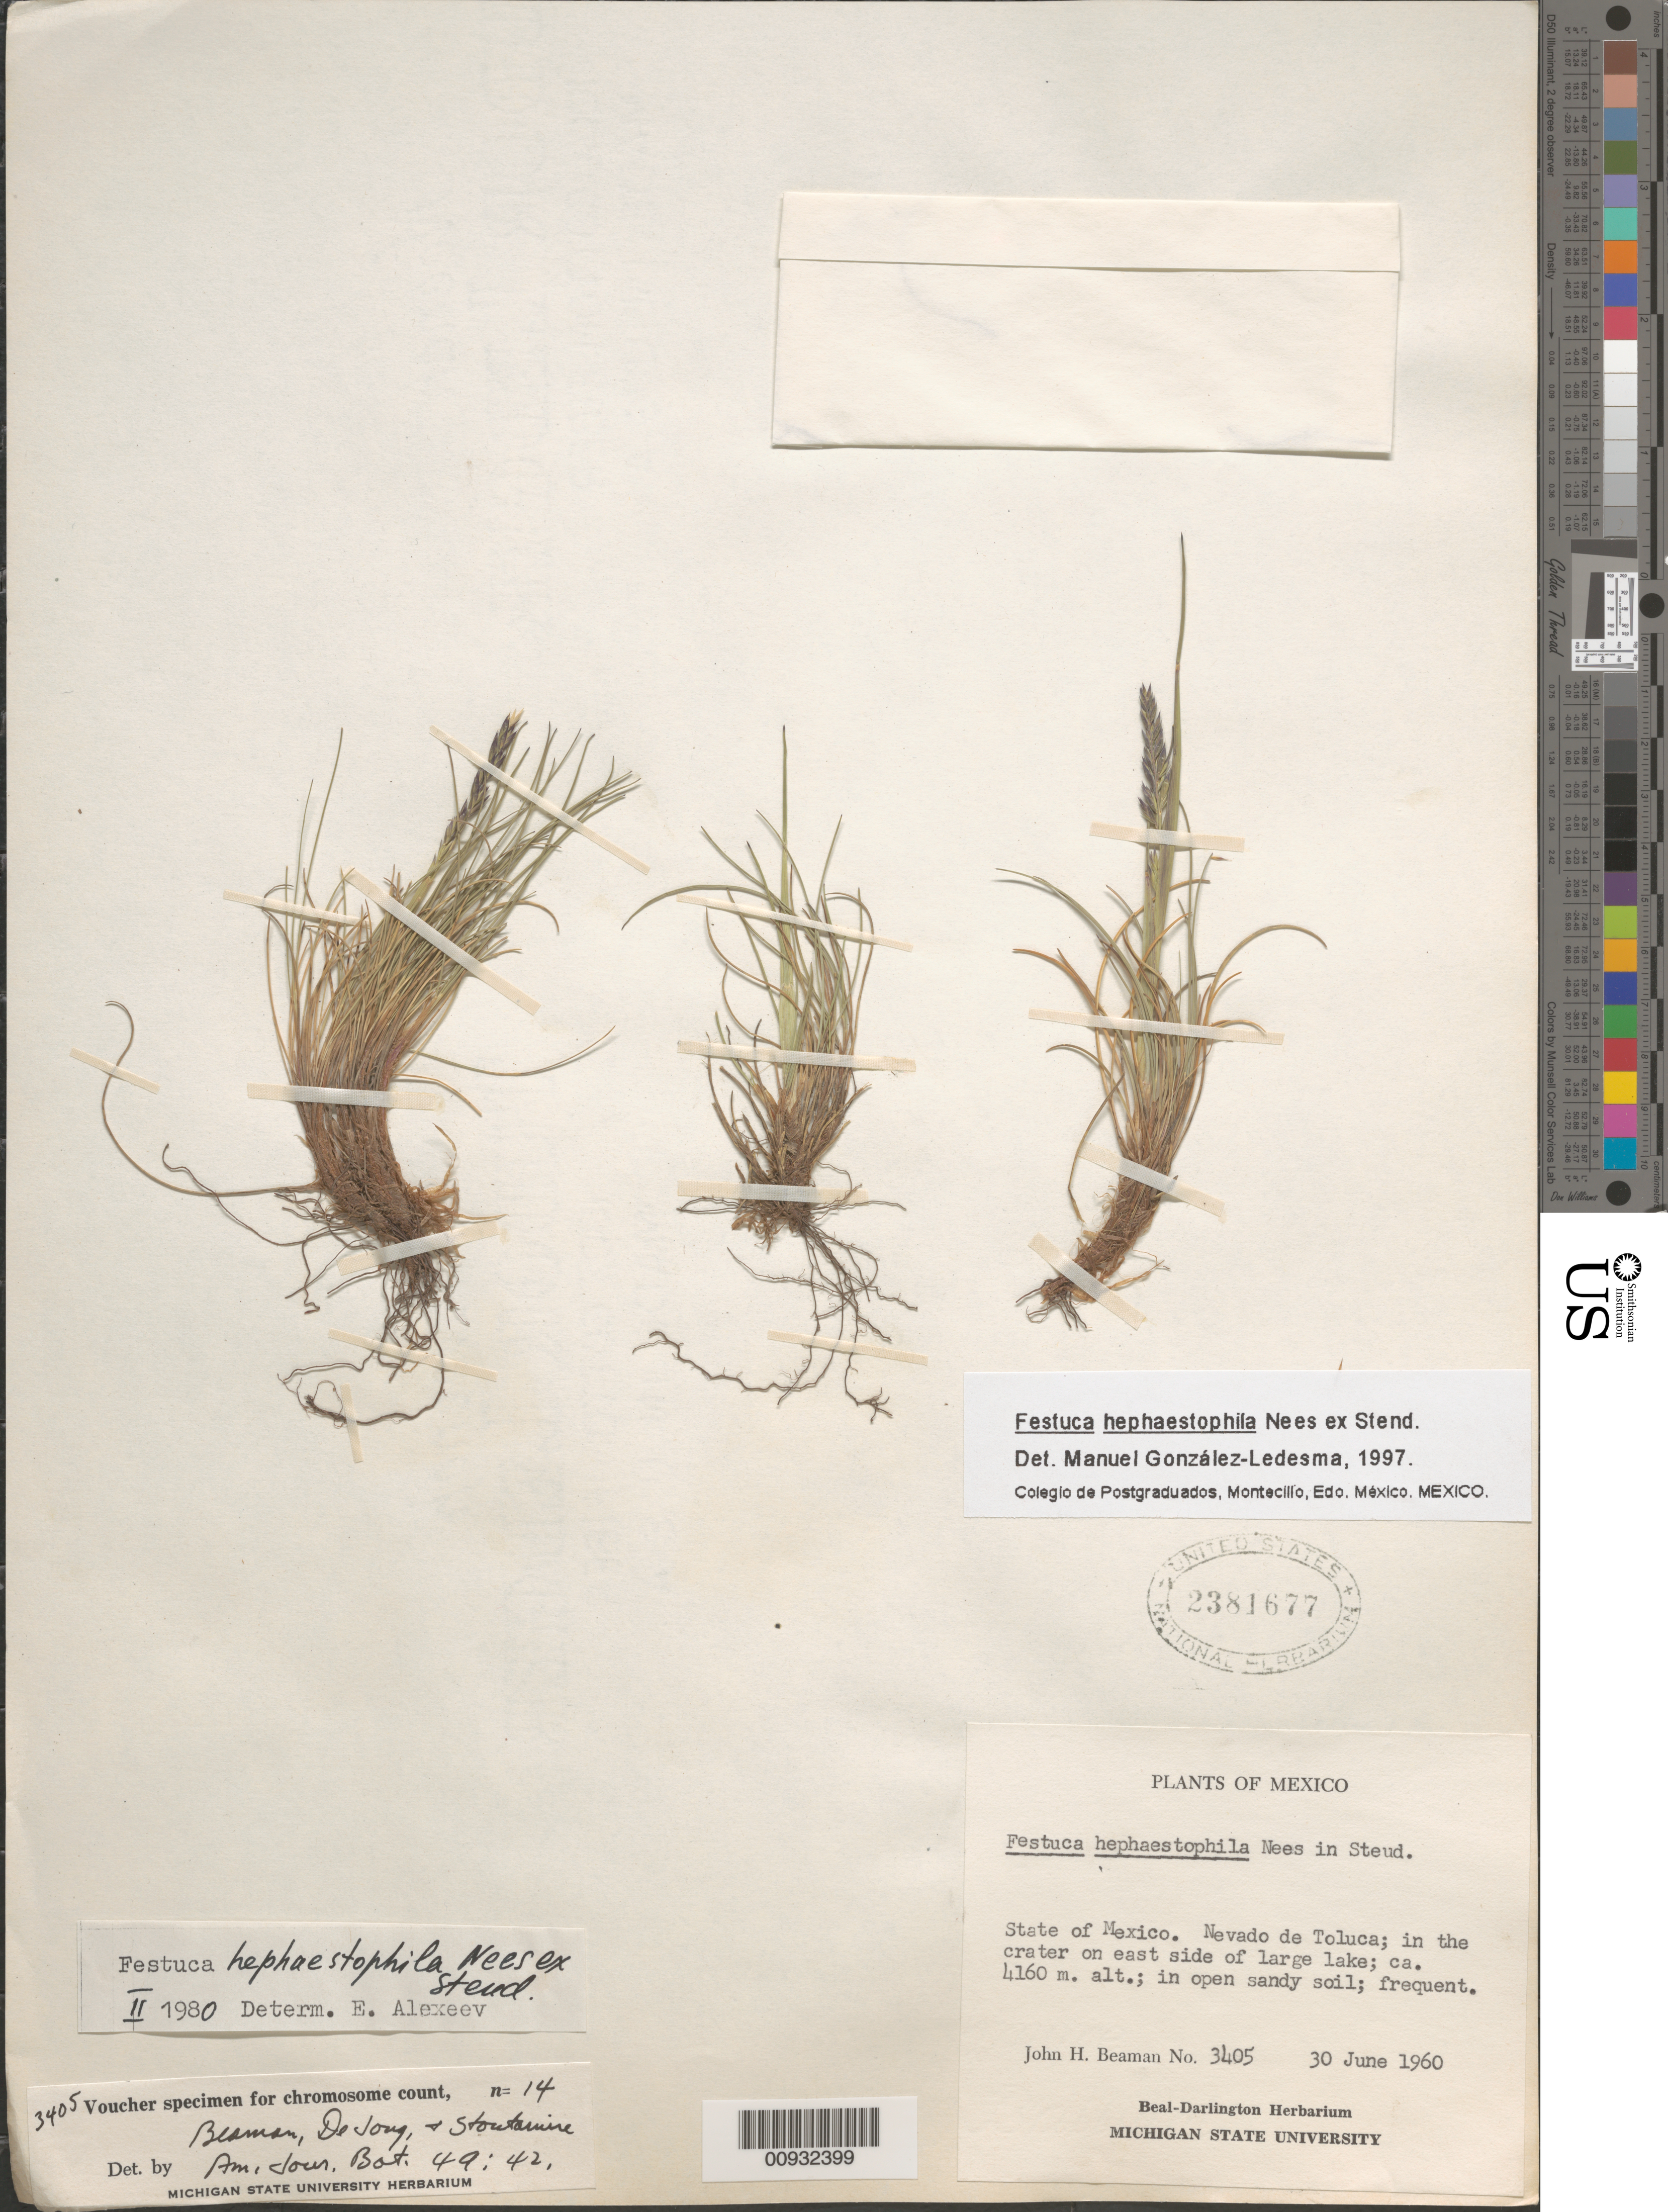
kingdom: Plantae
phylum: Tracheophyta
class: Liliopsida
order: Poales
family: Poaceae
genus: Festuca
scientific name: Festuca hephaestophila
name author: Nees ex Steud.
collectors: J. H. Beaman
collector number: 3405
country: Mexico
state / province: México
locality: Nevado de Toluca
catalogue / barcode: US 2381677